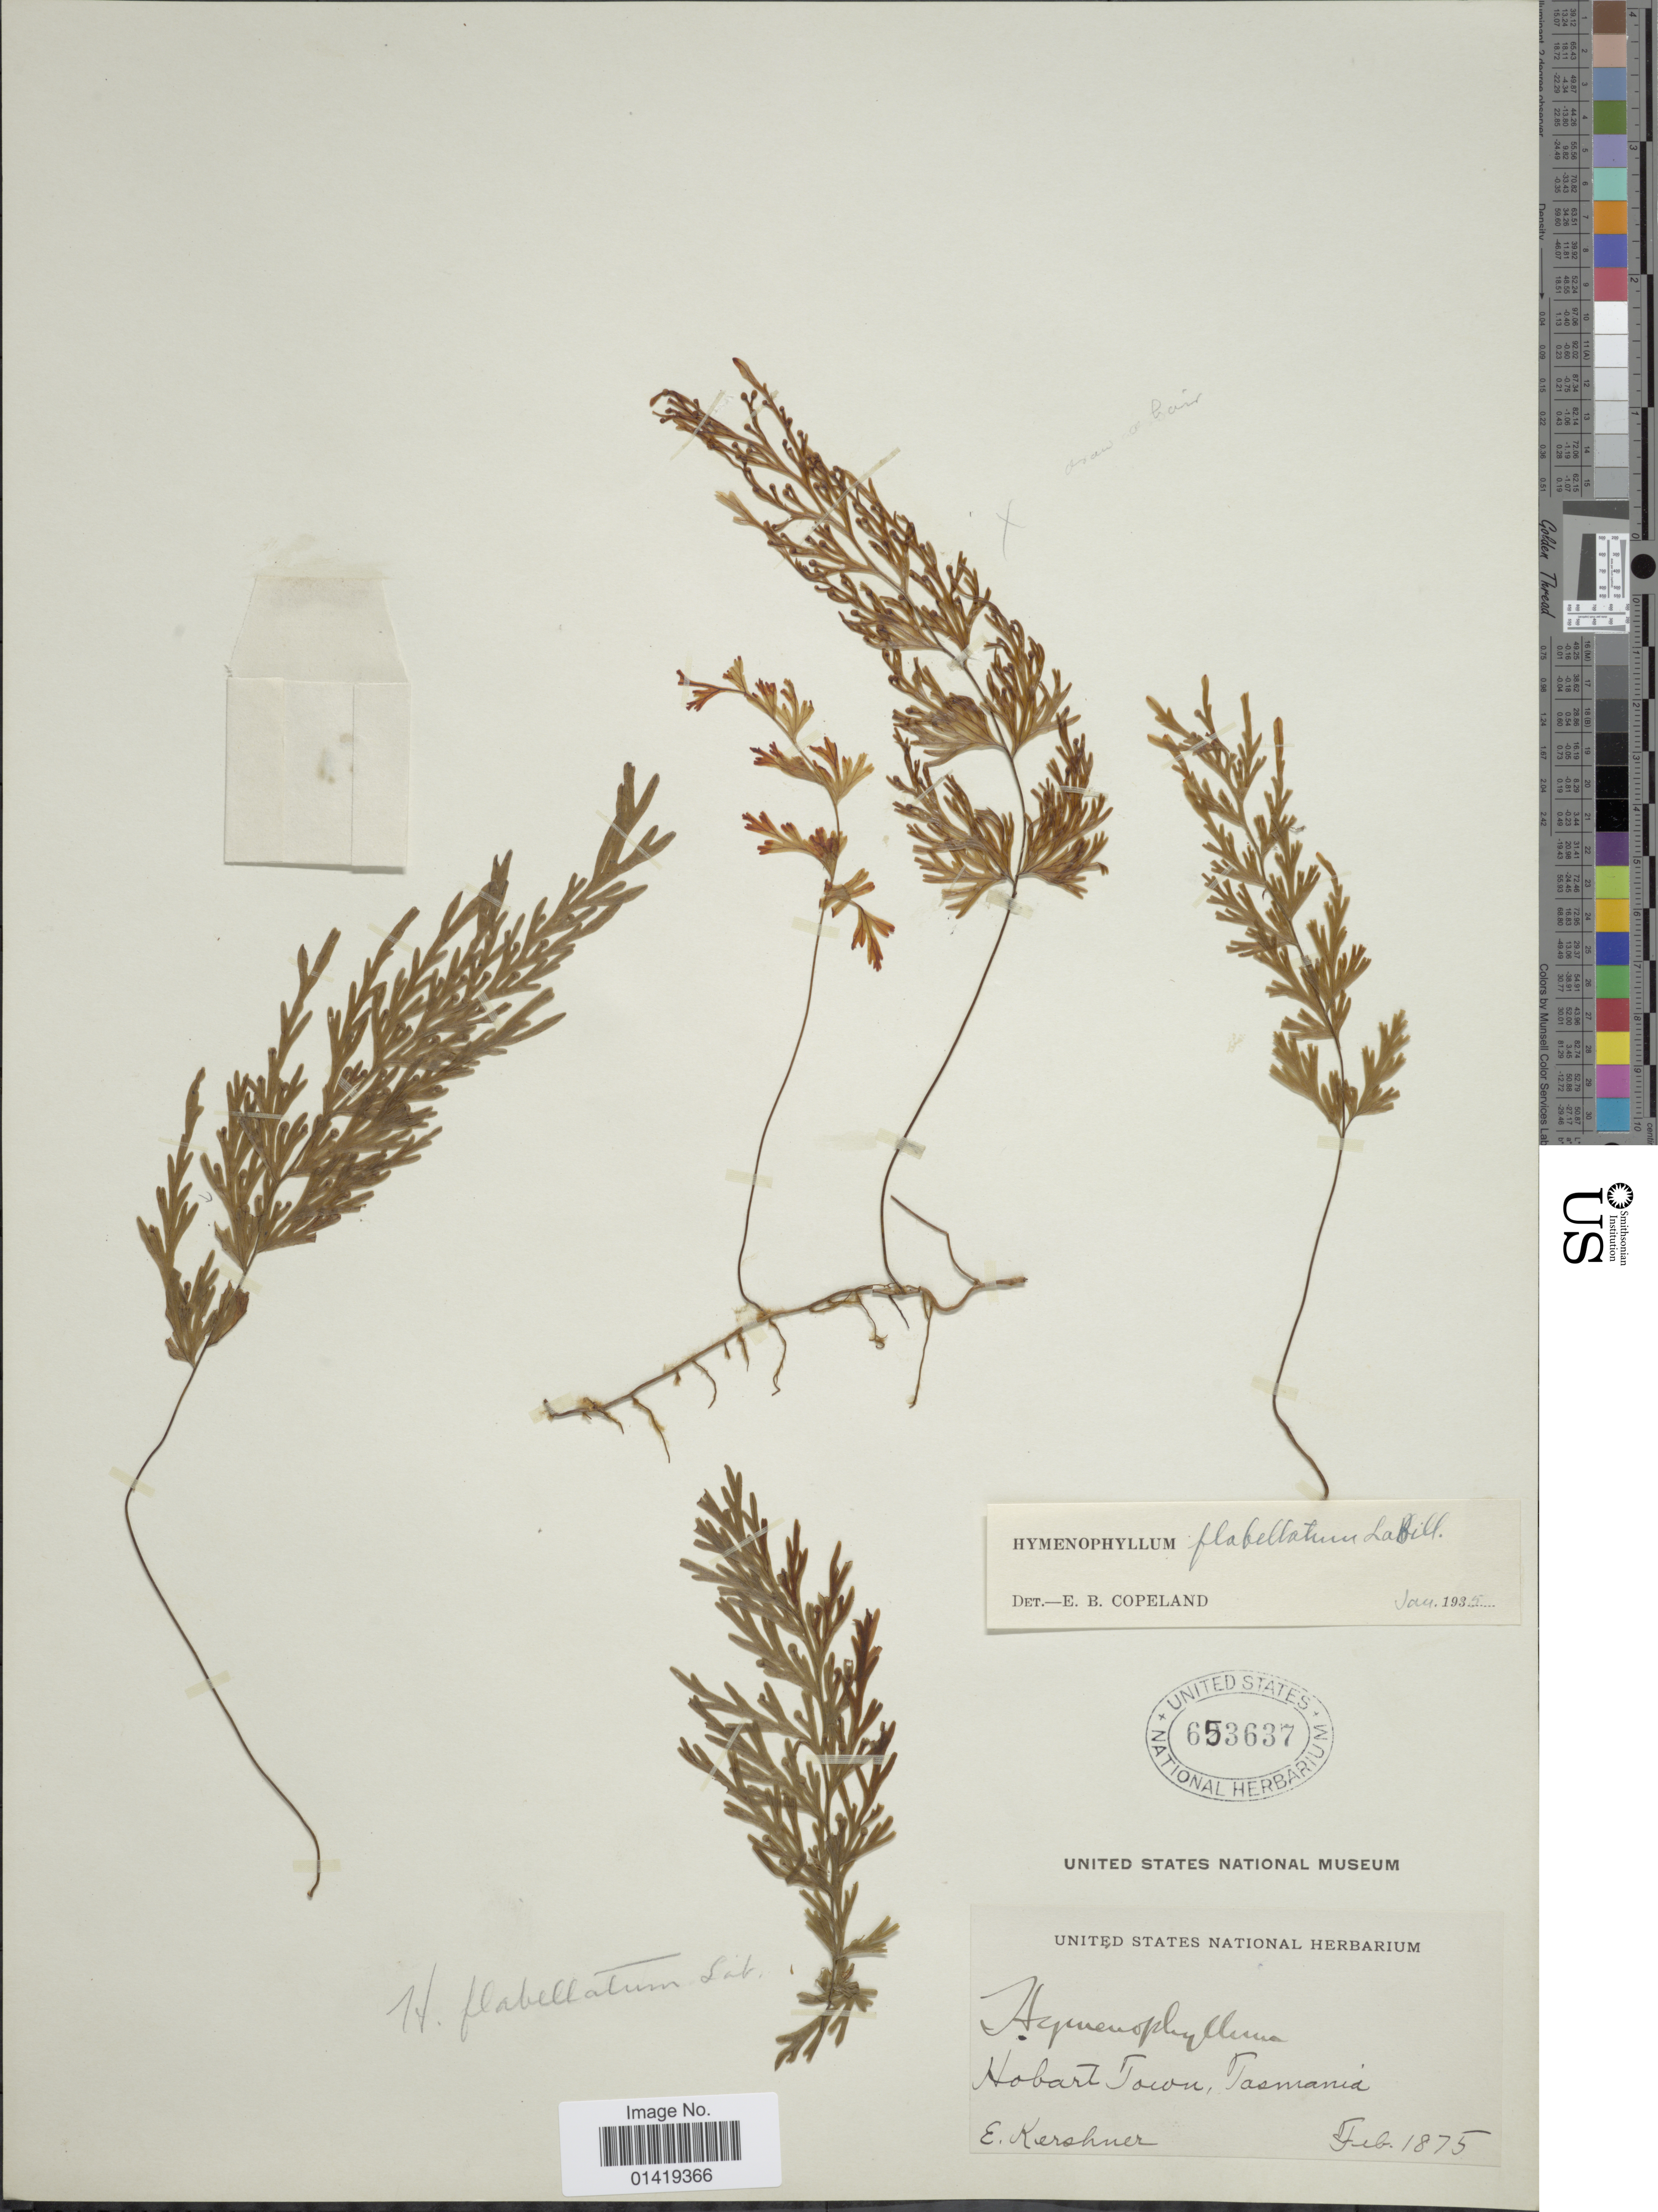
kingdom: Plantae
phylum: Tracheophyta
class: Polypodiopsida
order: Hymenophyllales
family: Hymenophyllaceae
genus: Hymenophyllum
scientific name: Hymenophyllum flabellatum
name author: Labill.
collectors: E. Kershner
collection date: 1875-02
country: Australia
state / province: Tasmania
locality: Hobart Town, Tasmania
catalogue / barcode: US 653637